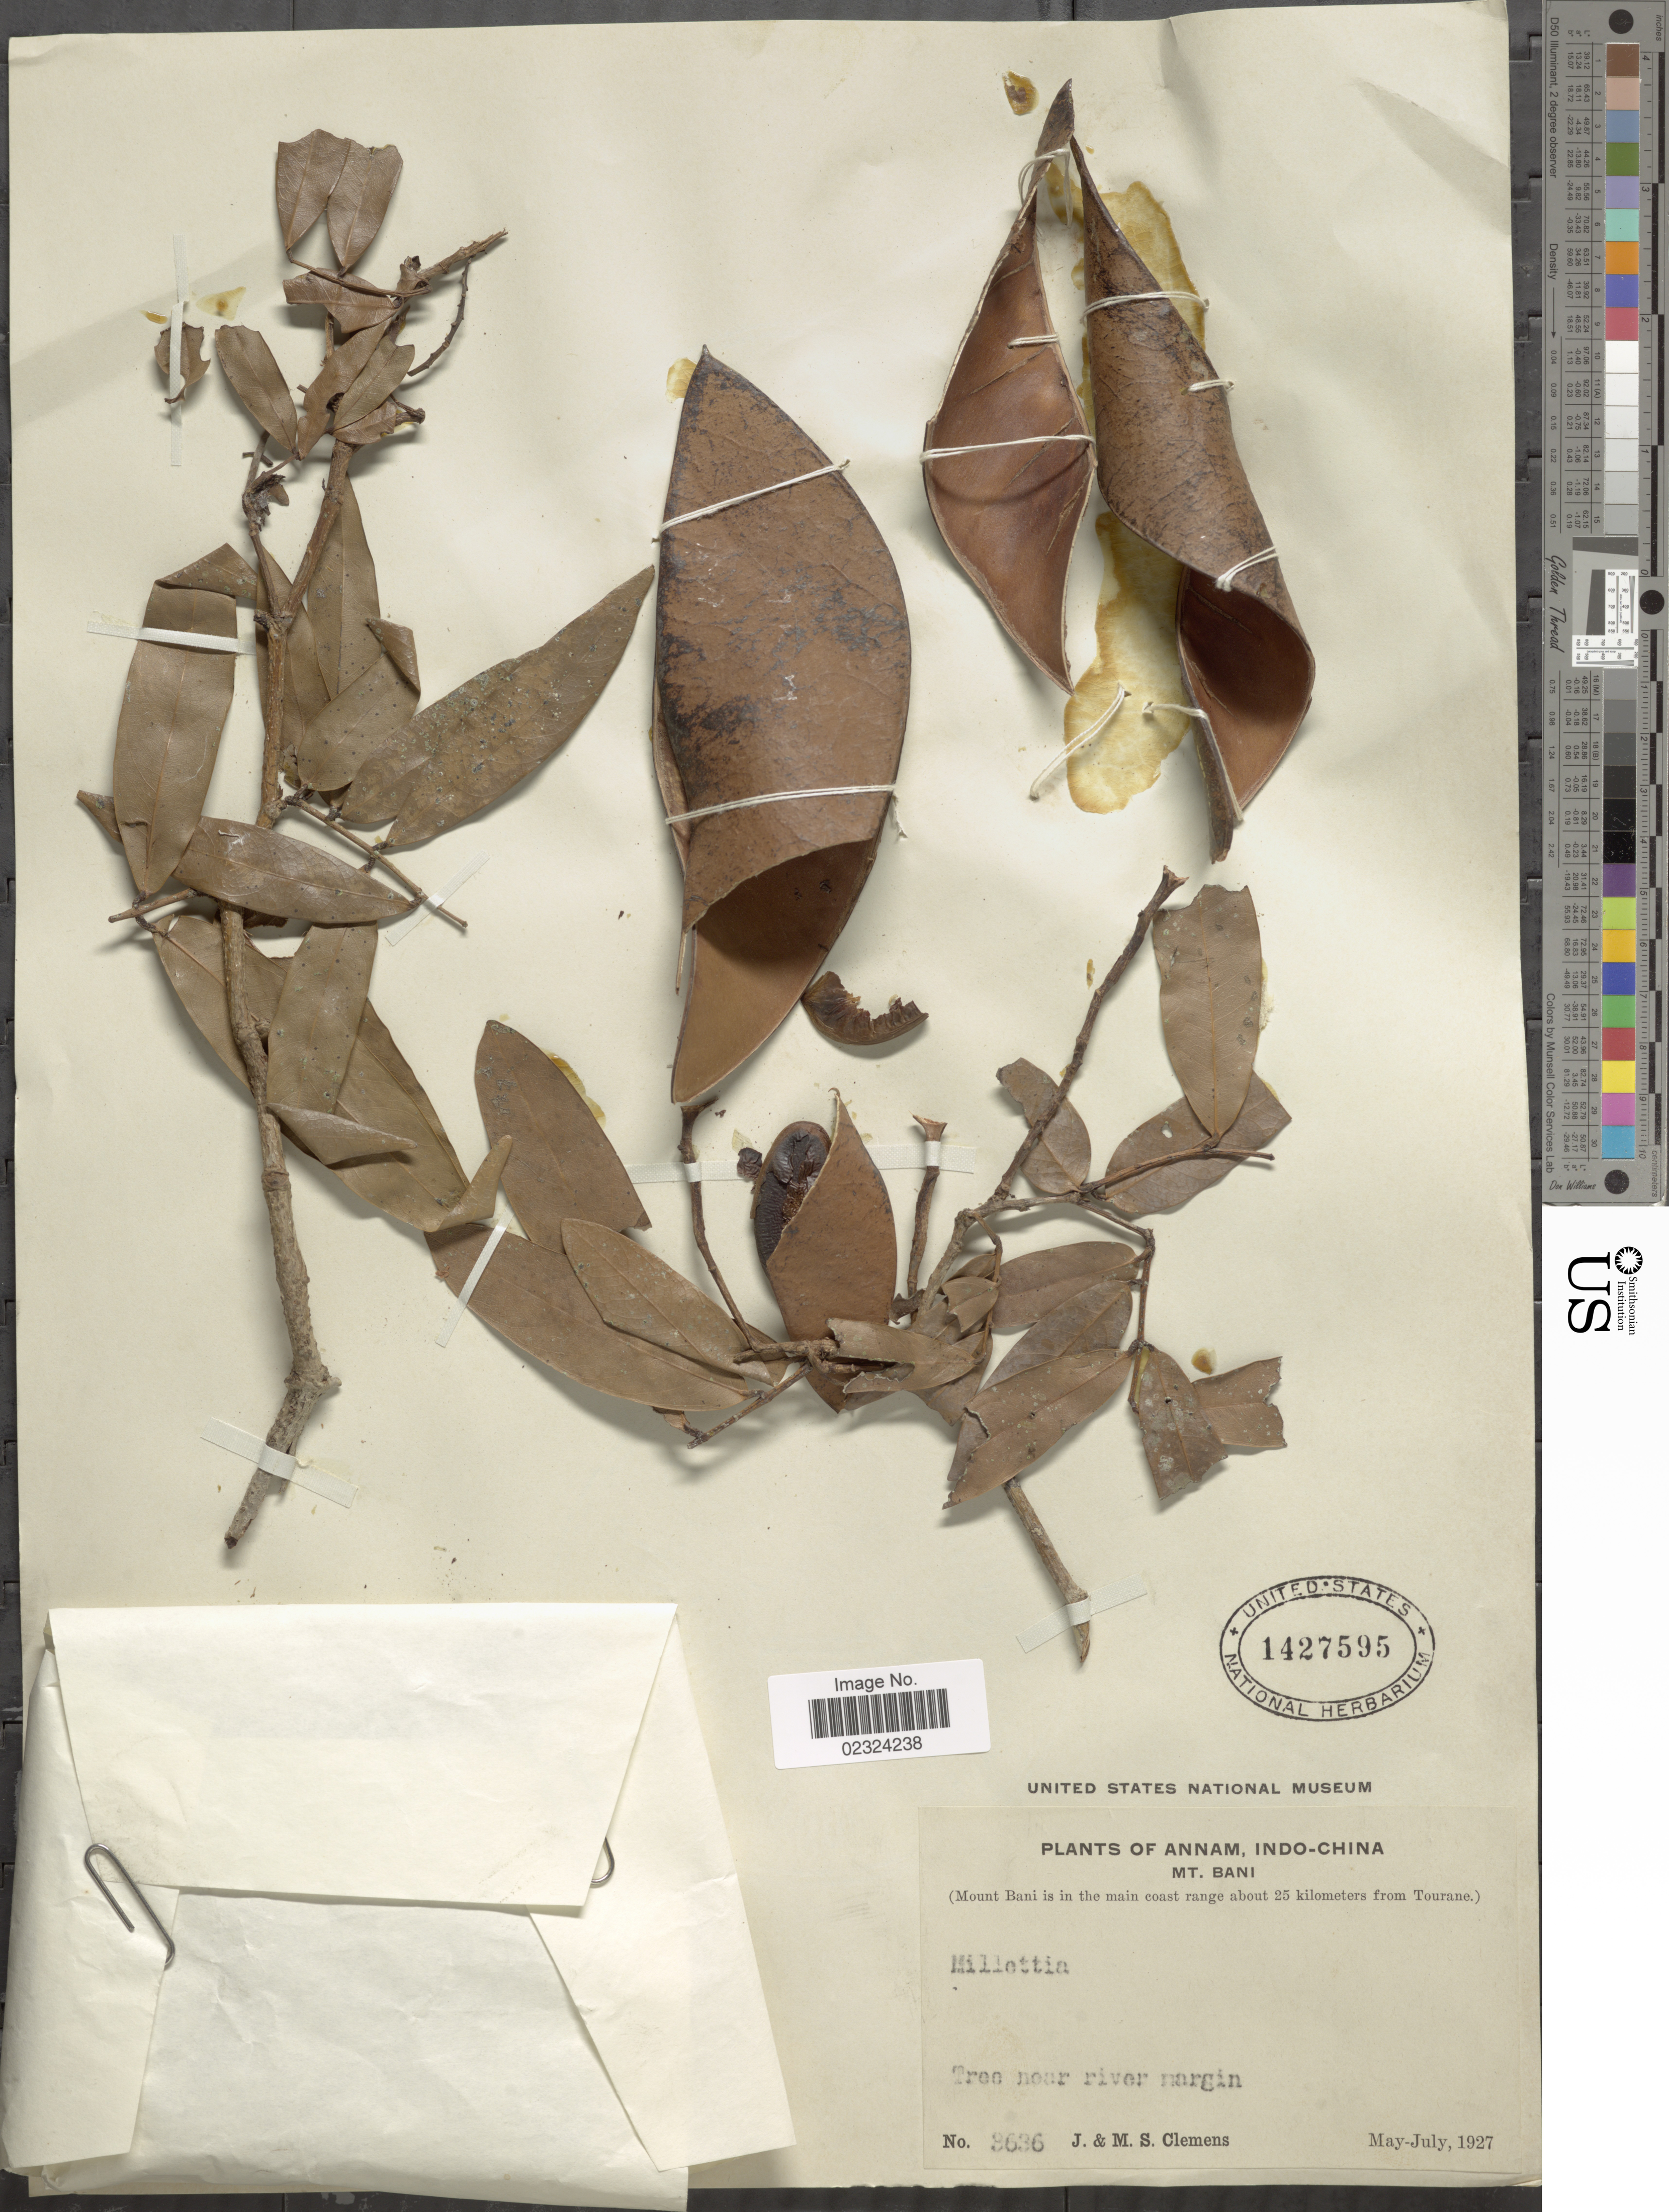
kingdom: Plantae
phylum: Tracheophyta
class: Magnoliopsida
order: Fabales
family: Fabaceae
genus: Millettia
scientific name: Millettia sp.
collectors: J. Clemens & M. S. Clemens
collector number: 3636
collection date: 1927-05/1927-07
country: Vietnam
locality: Annam, Indo-China, Mt. Bani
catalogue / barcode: US 1427595